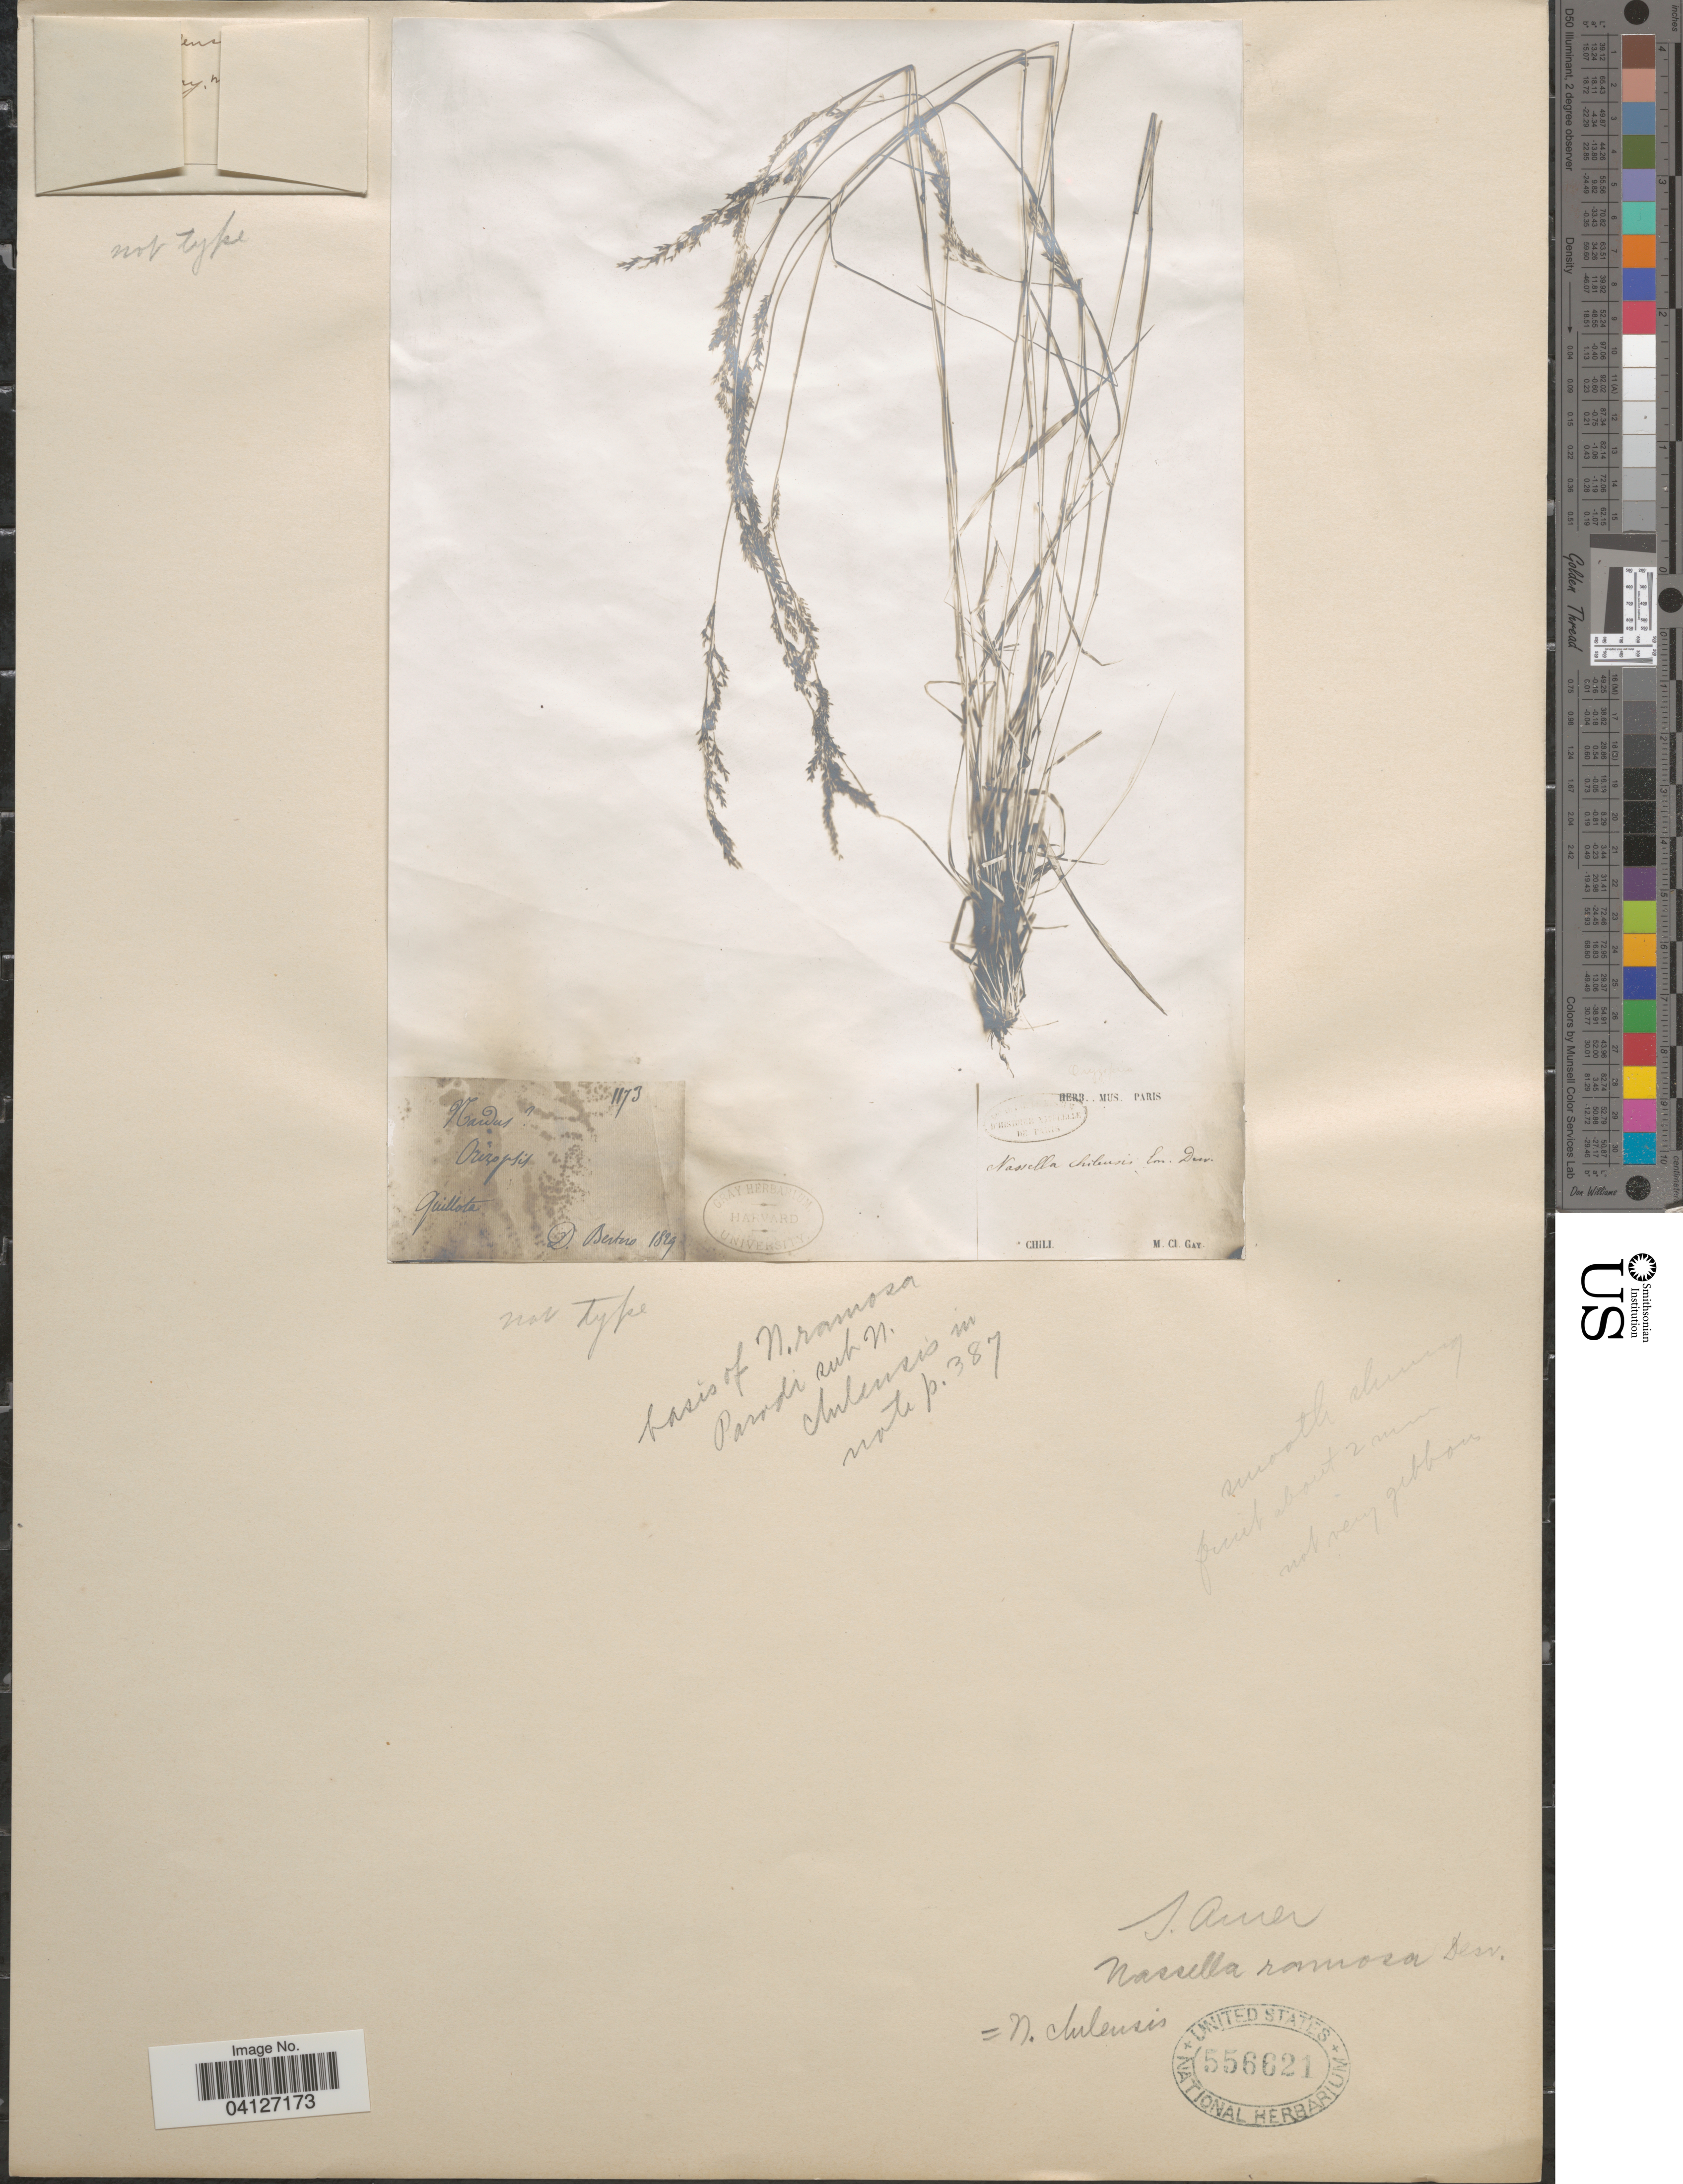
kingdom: Plantae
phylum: Tracheophyta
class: Liliopsida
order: Poales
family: Poaceae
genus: Nassella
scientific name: Nassella chilensis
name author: (Trin.) É. Desv.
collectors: C. L. G. Bertero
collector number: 1173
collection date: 1829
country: Chile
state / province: Valparaíso (V)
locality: Quillota. Chili.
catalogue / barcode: US 556621